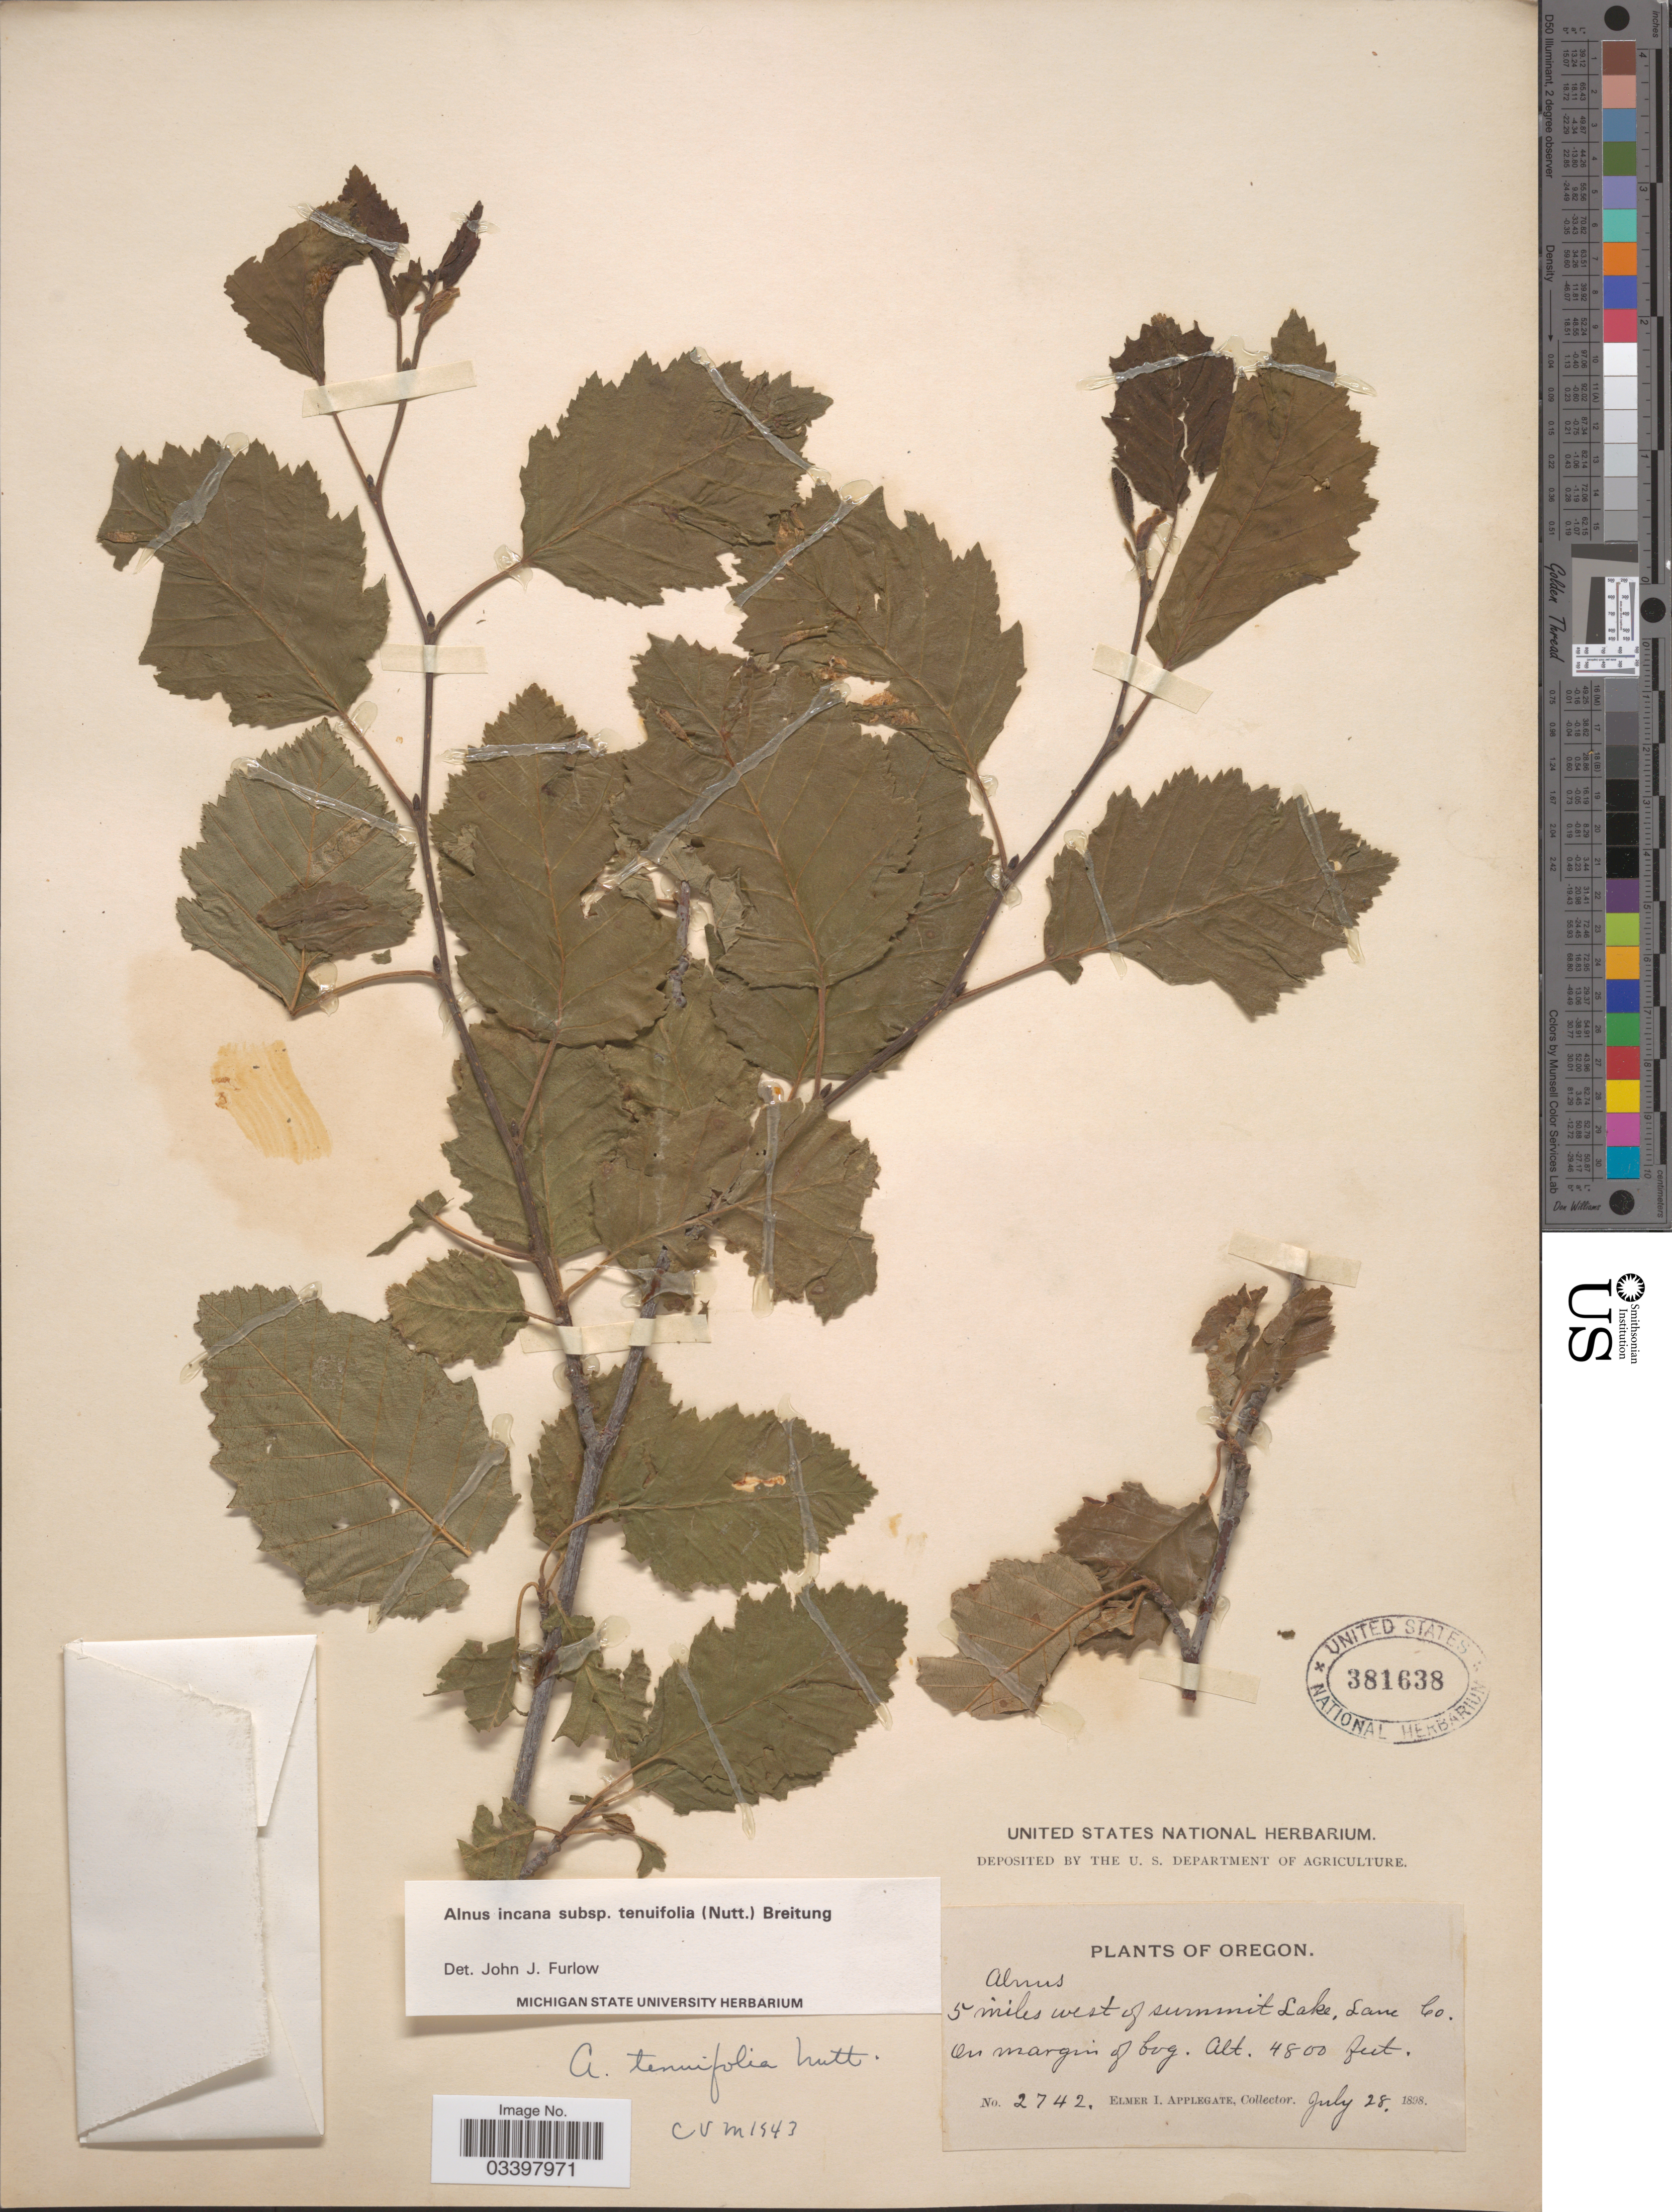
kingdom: Plantae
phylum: Tracheophyta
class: Magnoliopsida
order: Fagales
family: Betulaceae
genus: Alnus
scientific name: Alnus incana subsp. tenuifolia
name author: (Nutt.) Breitung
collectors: E. I. Applegate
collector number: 2742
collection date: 1898-07-28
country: United States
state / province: Oregon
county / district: Lane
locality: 5 miles west of summit Lake, Lane Co.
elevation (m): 1463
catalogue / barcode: US 381638